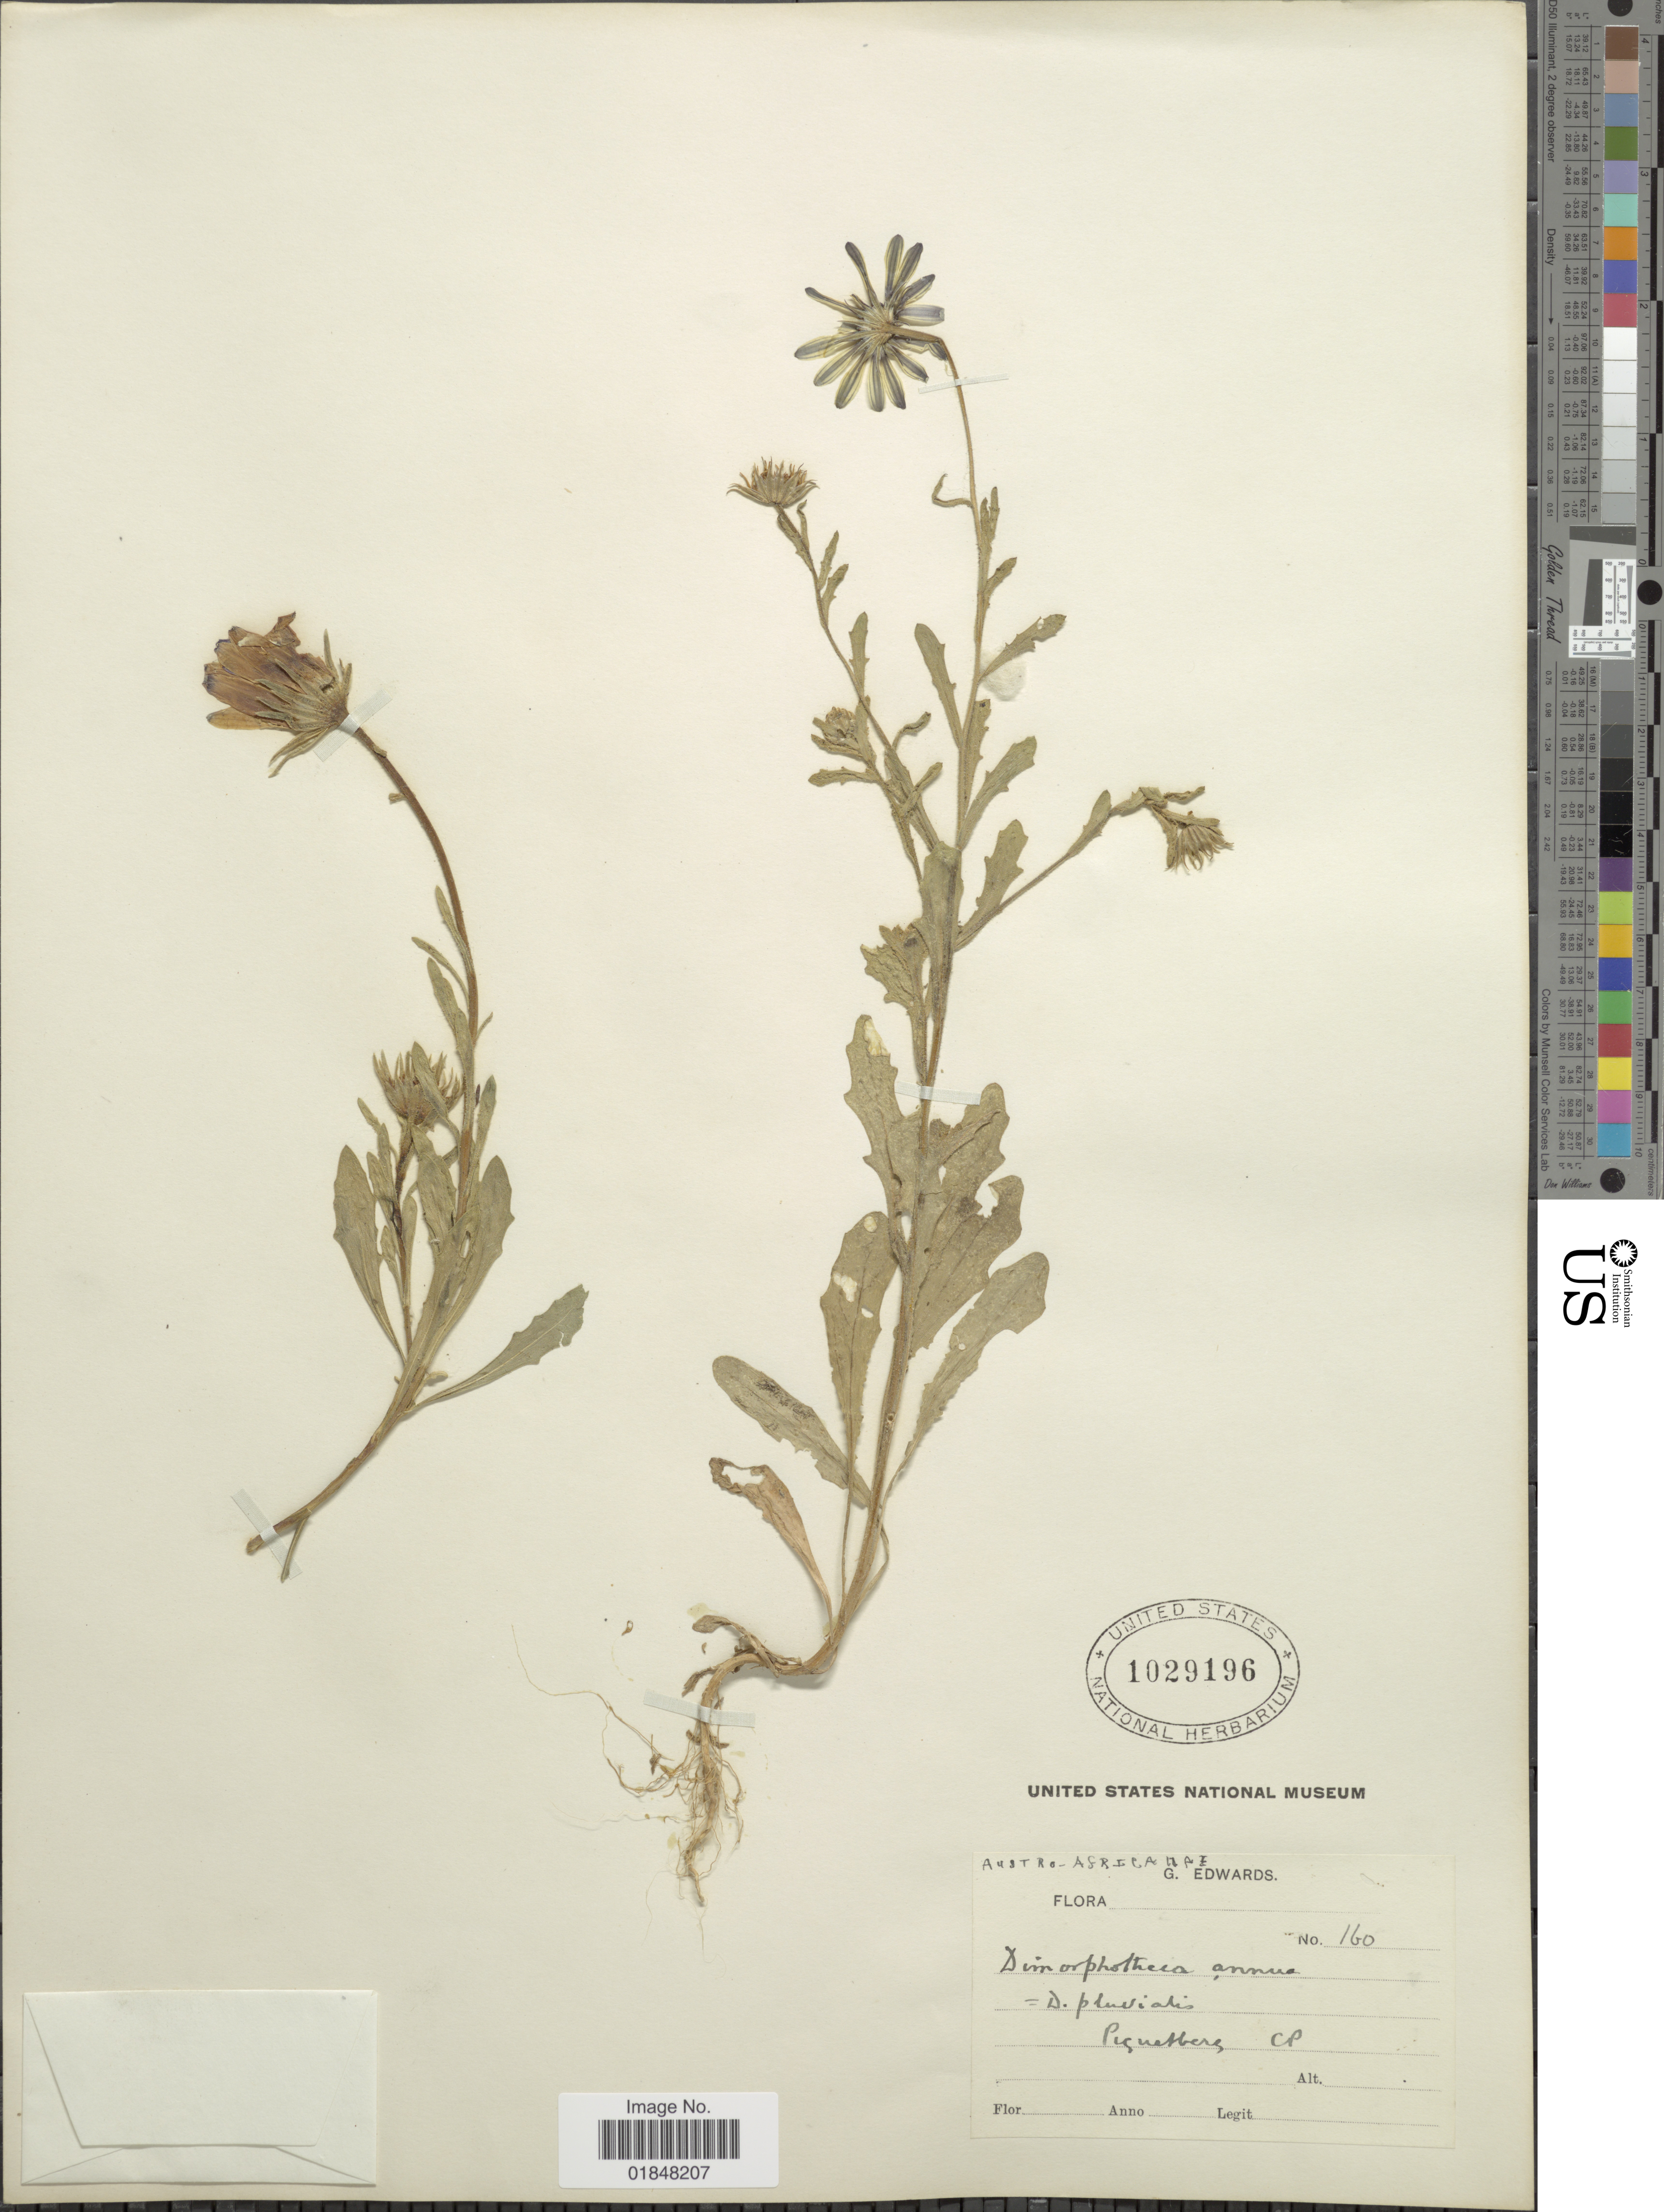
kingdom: Plantae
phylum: Tracheophyta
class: Magnoliopsida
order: Asterales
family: Asteraceae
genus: Dimorphotheca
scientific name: Dimorphotheca pluvialis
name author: (L.) Moench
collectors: G. Edwards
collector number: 160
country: South Africa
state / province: Western Cape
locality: Austro - Africanae, Piquetberg C.P.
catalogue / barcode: US 1029196